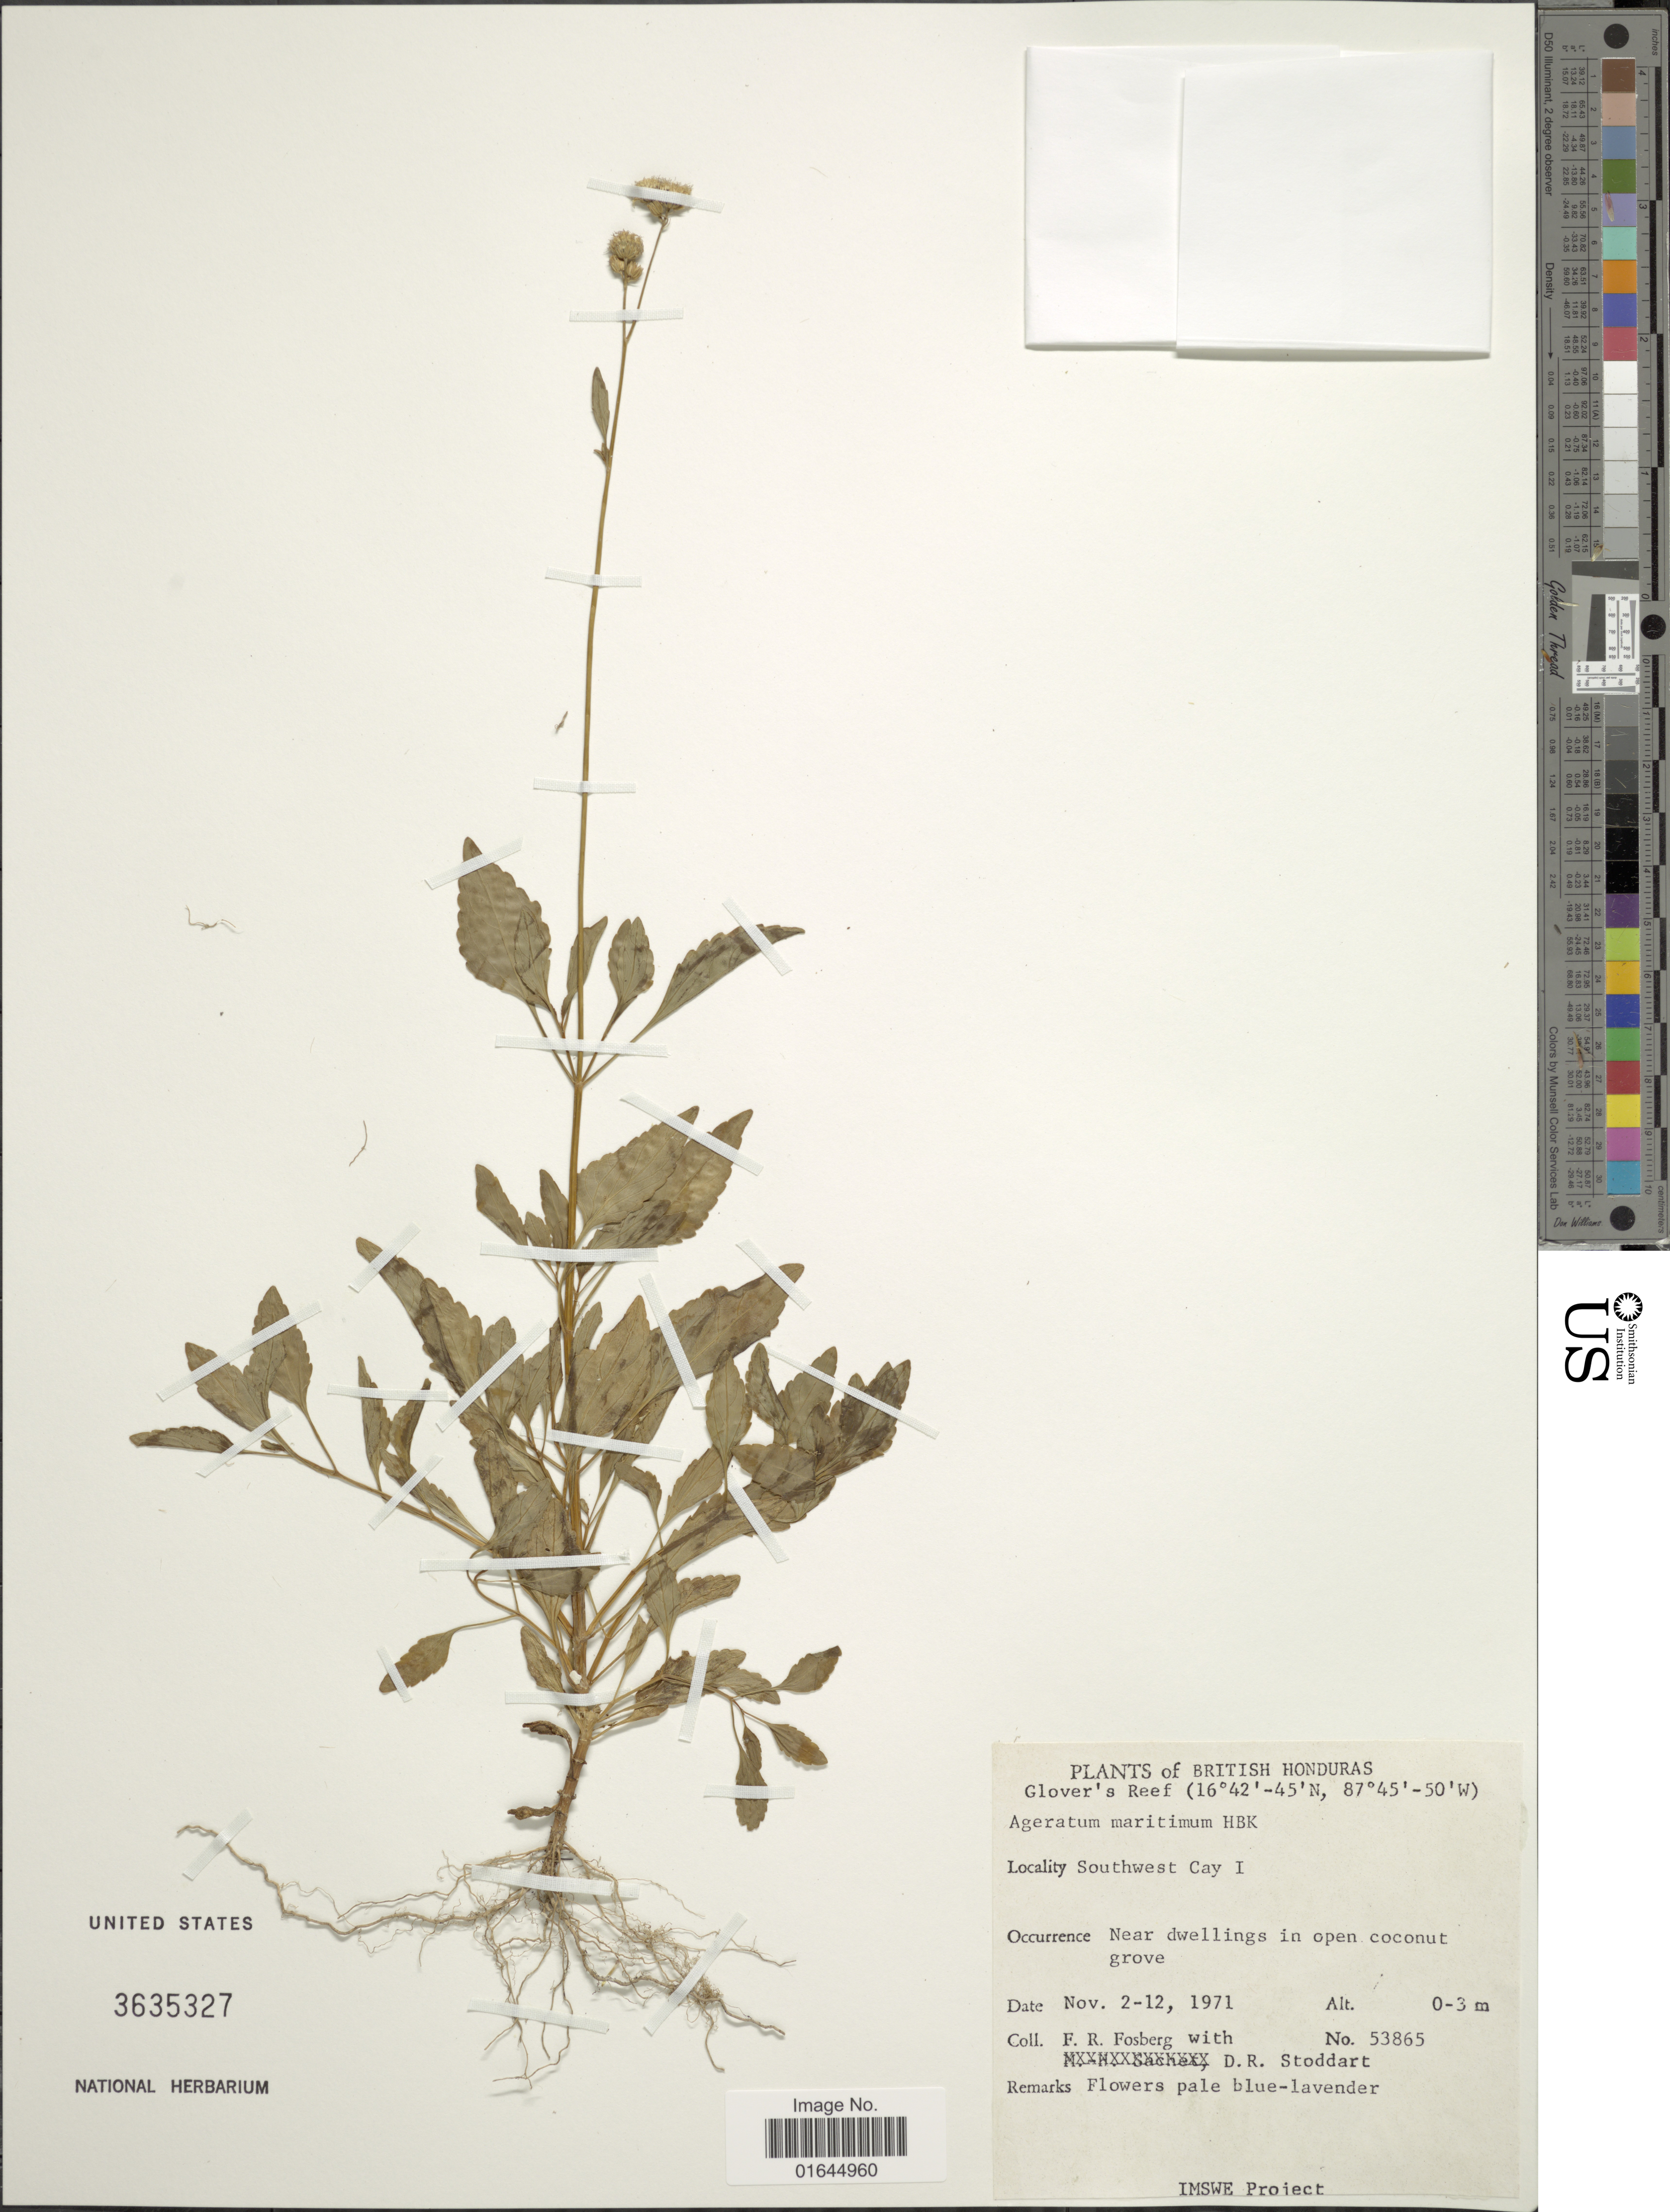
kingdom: Plantae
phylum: Tracheophyta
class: Magnoliopsida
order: Asterales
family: Asteraceae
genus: Ageratum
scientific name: Ageratum littorale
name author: A. Gray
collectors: F. R. Fosberg & M.-H. Sachet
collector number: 53865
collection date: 1971-11-02/1971-11-12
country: Belize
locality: British Honduras, Southwest Cay I. Golver's Reef.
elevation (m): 0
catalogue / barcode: US 3635327